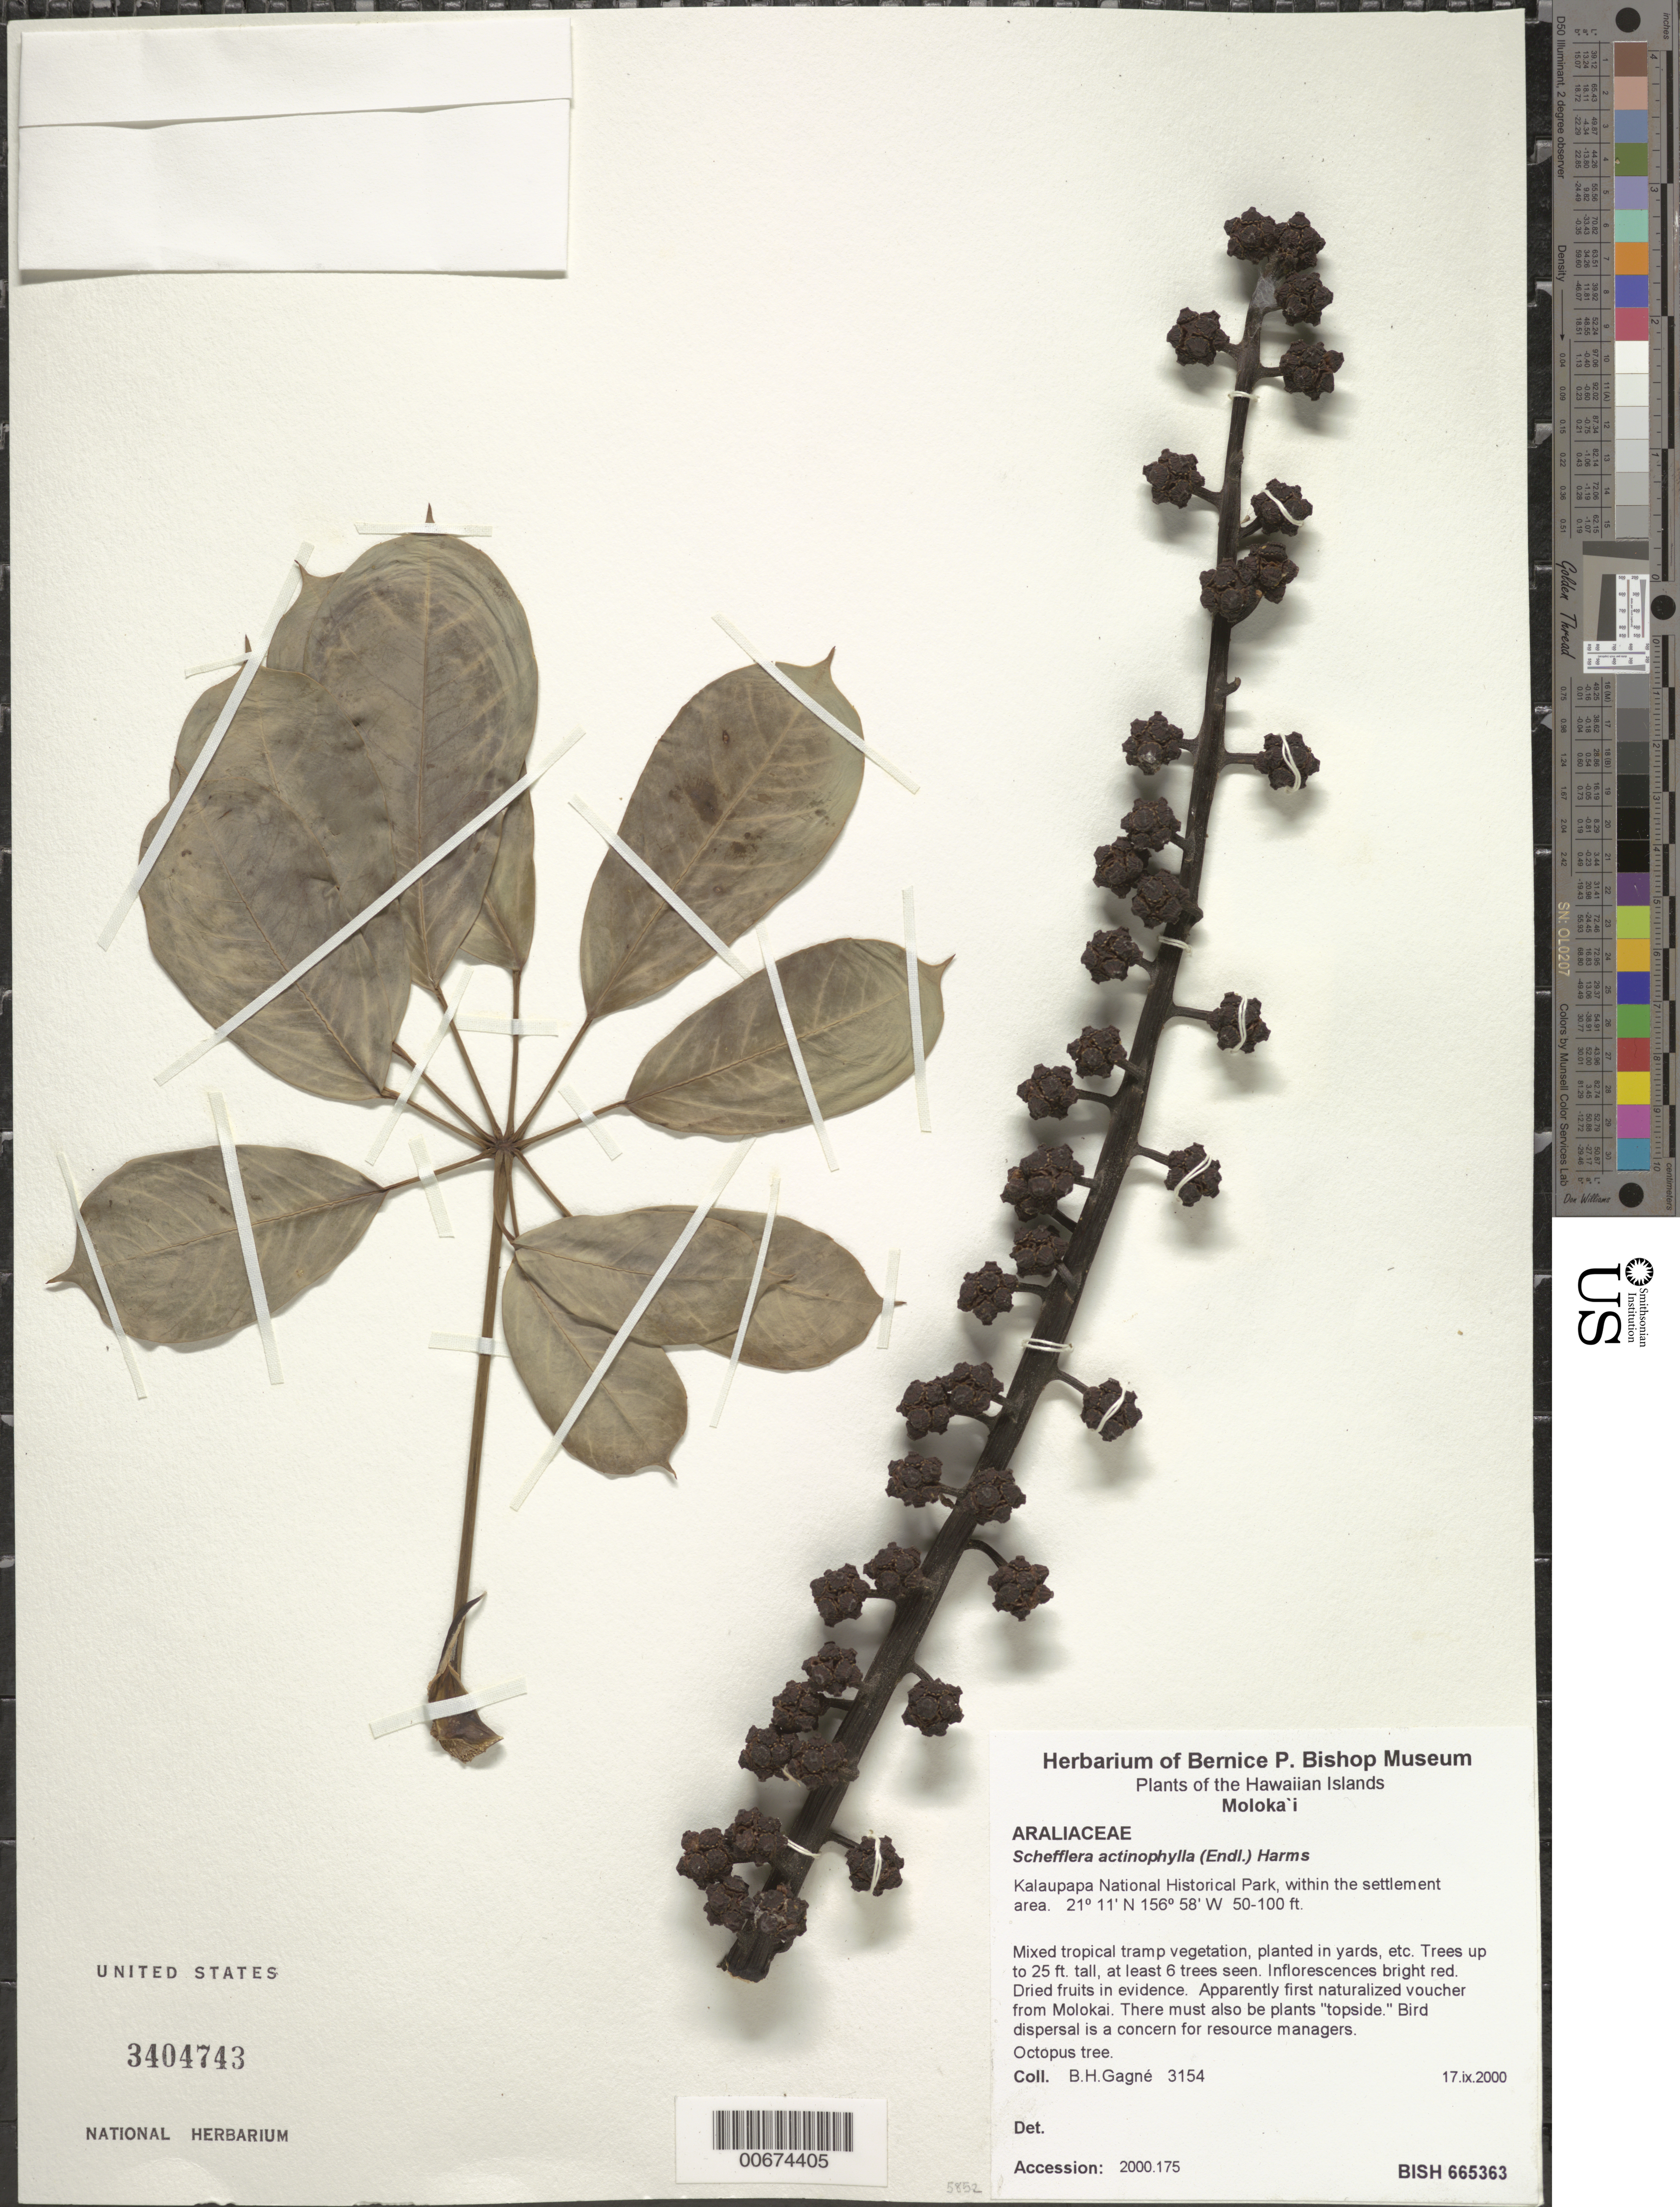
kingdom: Plantae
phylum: Tracheophyta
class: Magnoliopsida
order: Apiales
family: Araliaceae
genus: Schefflera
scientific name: Schefflera actinophylla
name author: (Endl.) Harms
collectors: B. H. Gagné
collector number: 3154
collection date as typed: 17 Sep 2000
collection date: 2000-09-17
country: United States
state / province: Hawaii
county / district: Maui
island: Moloka'i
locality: Kalaupapa National Historical Park, within the settlement area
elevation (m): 15.2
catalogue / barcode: US 3404743